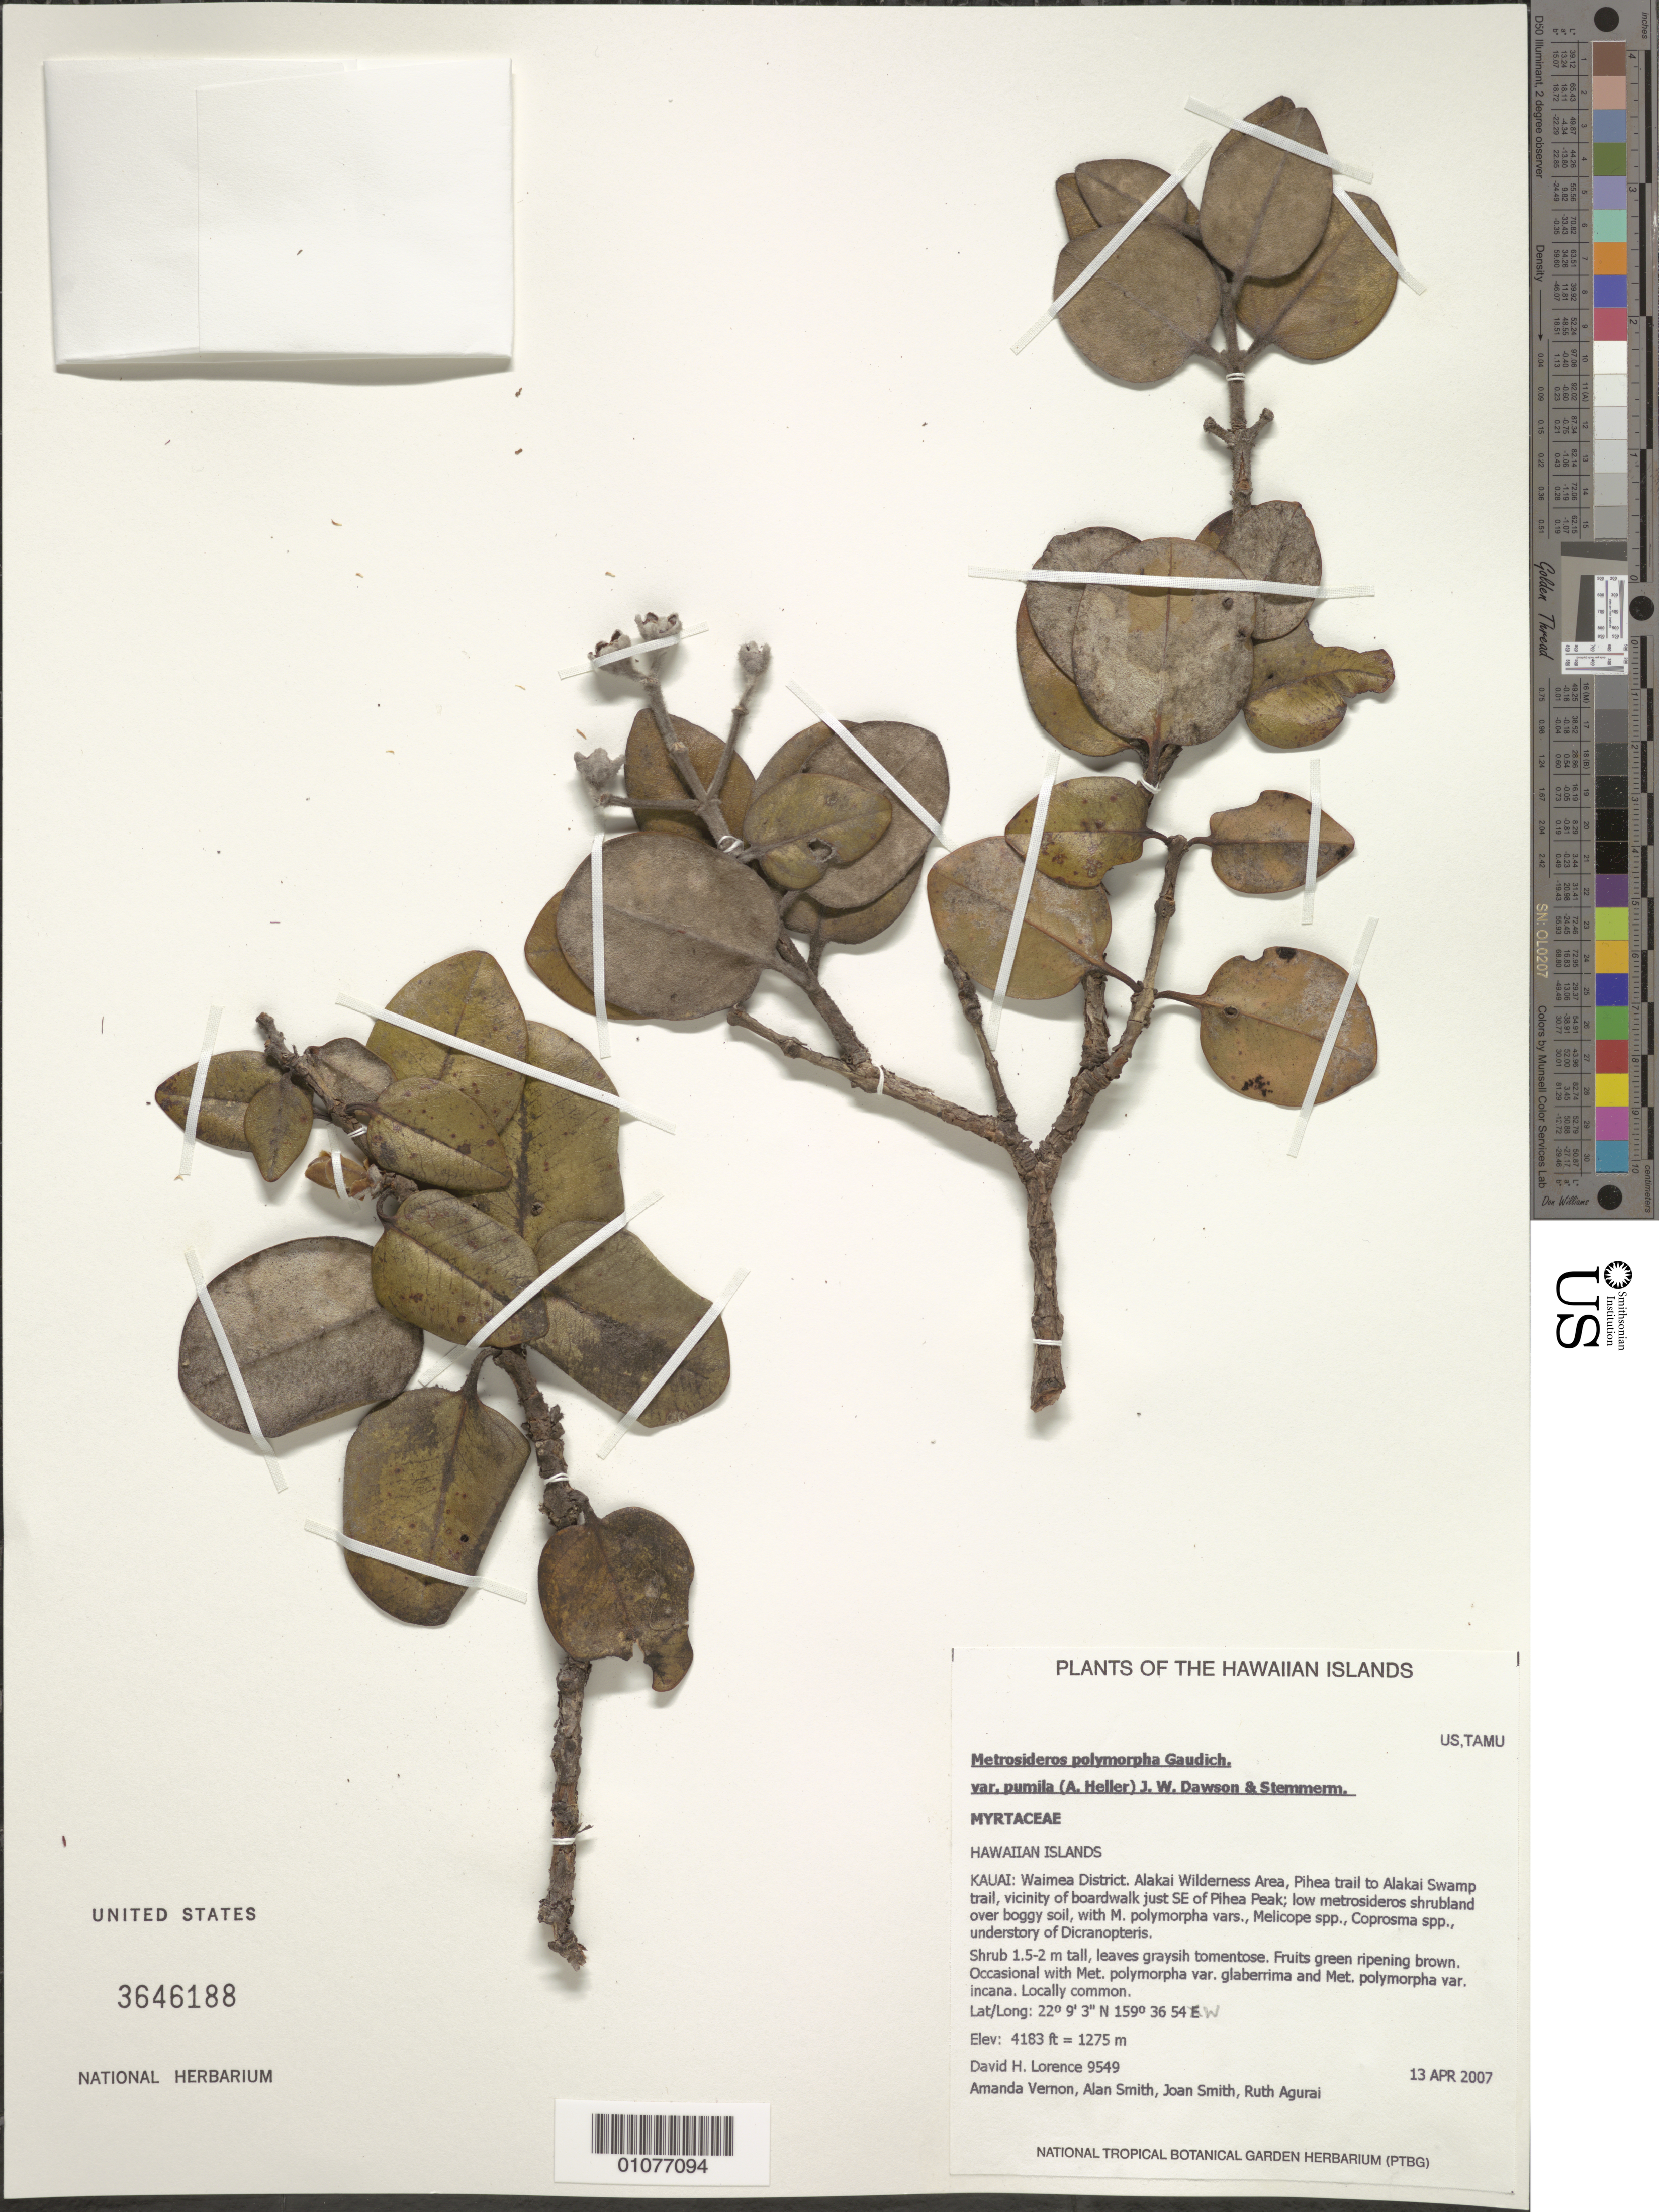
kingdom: Plantae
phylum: Tracheophyta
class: Magnoliopsida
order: Myrtales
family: Myrtaceae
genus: Metrosideros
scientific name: Metrosideros polymorpha var. pumila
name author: (A. Heller) J.W. Dawson & Stemmerm.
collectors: D. Lorence, A. Vernon, A. Smith, J. Smith & R. Agurai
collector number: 9549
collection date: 2007-04-13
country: United States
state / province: Hawaii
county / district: Kauai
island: Kaua'i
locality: Waimea District, Alakai Wilderness Area, Pihea trail to Alakai Swamp trail, vicinity of boardwalkjust SE of Pihea Peak.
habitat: Low metrosideros shrubland over boggy soil.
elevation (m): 1275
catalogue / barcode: US 3646188